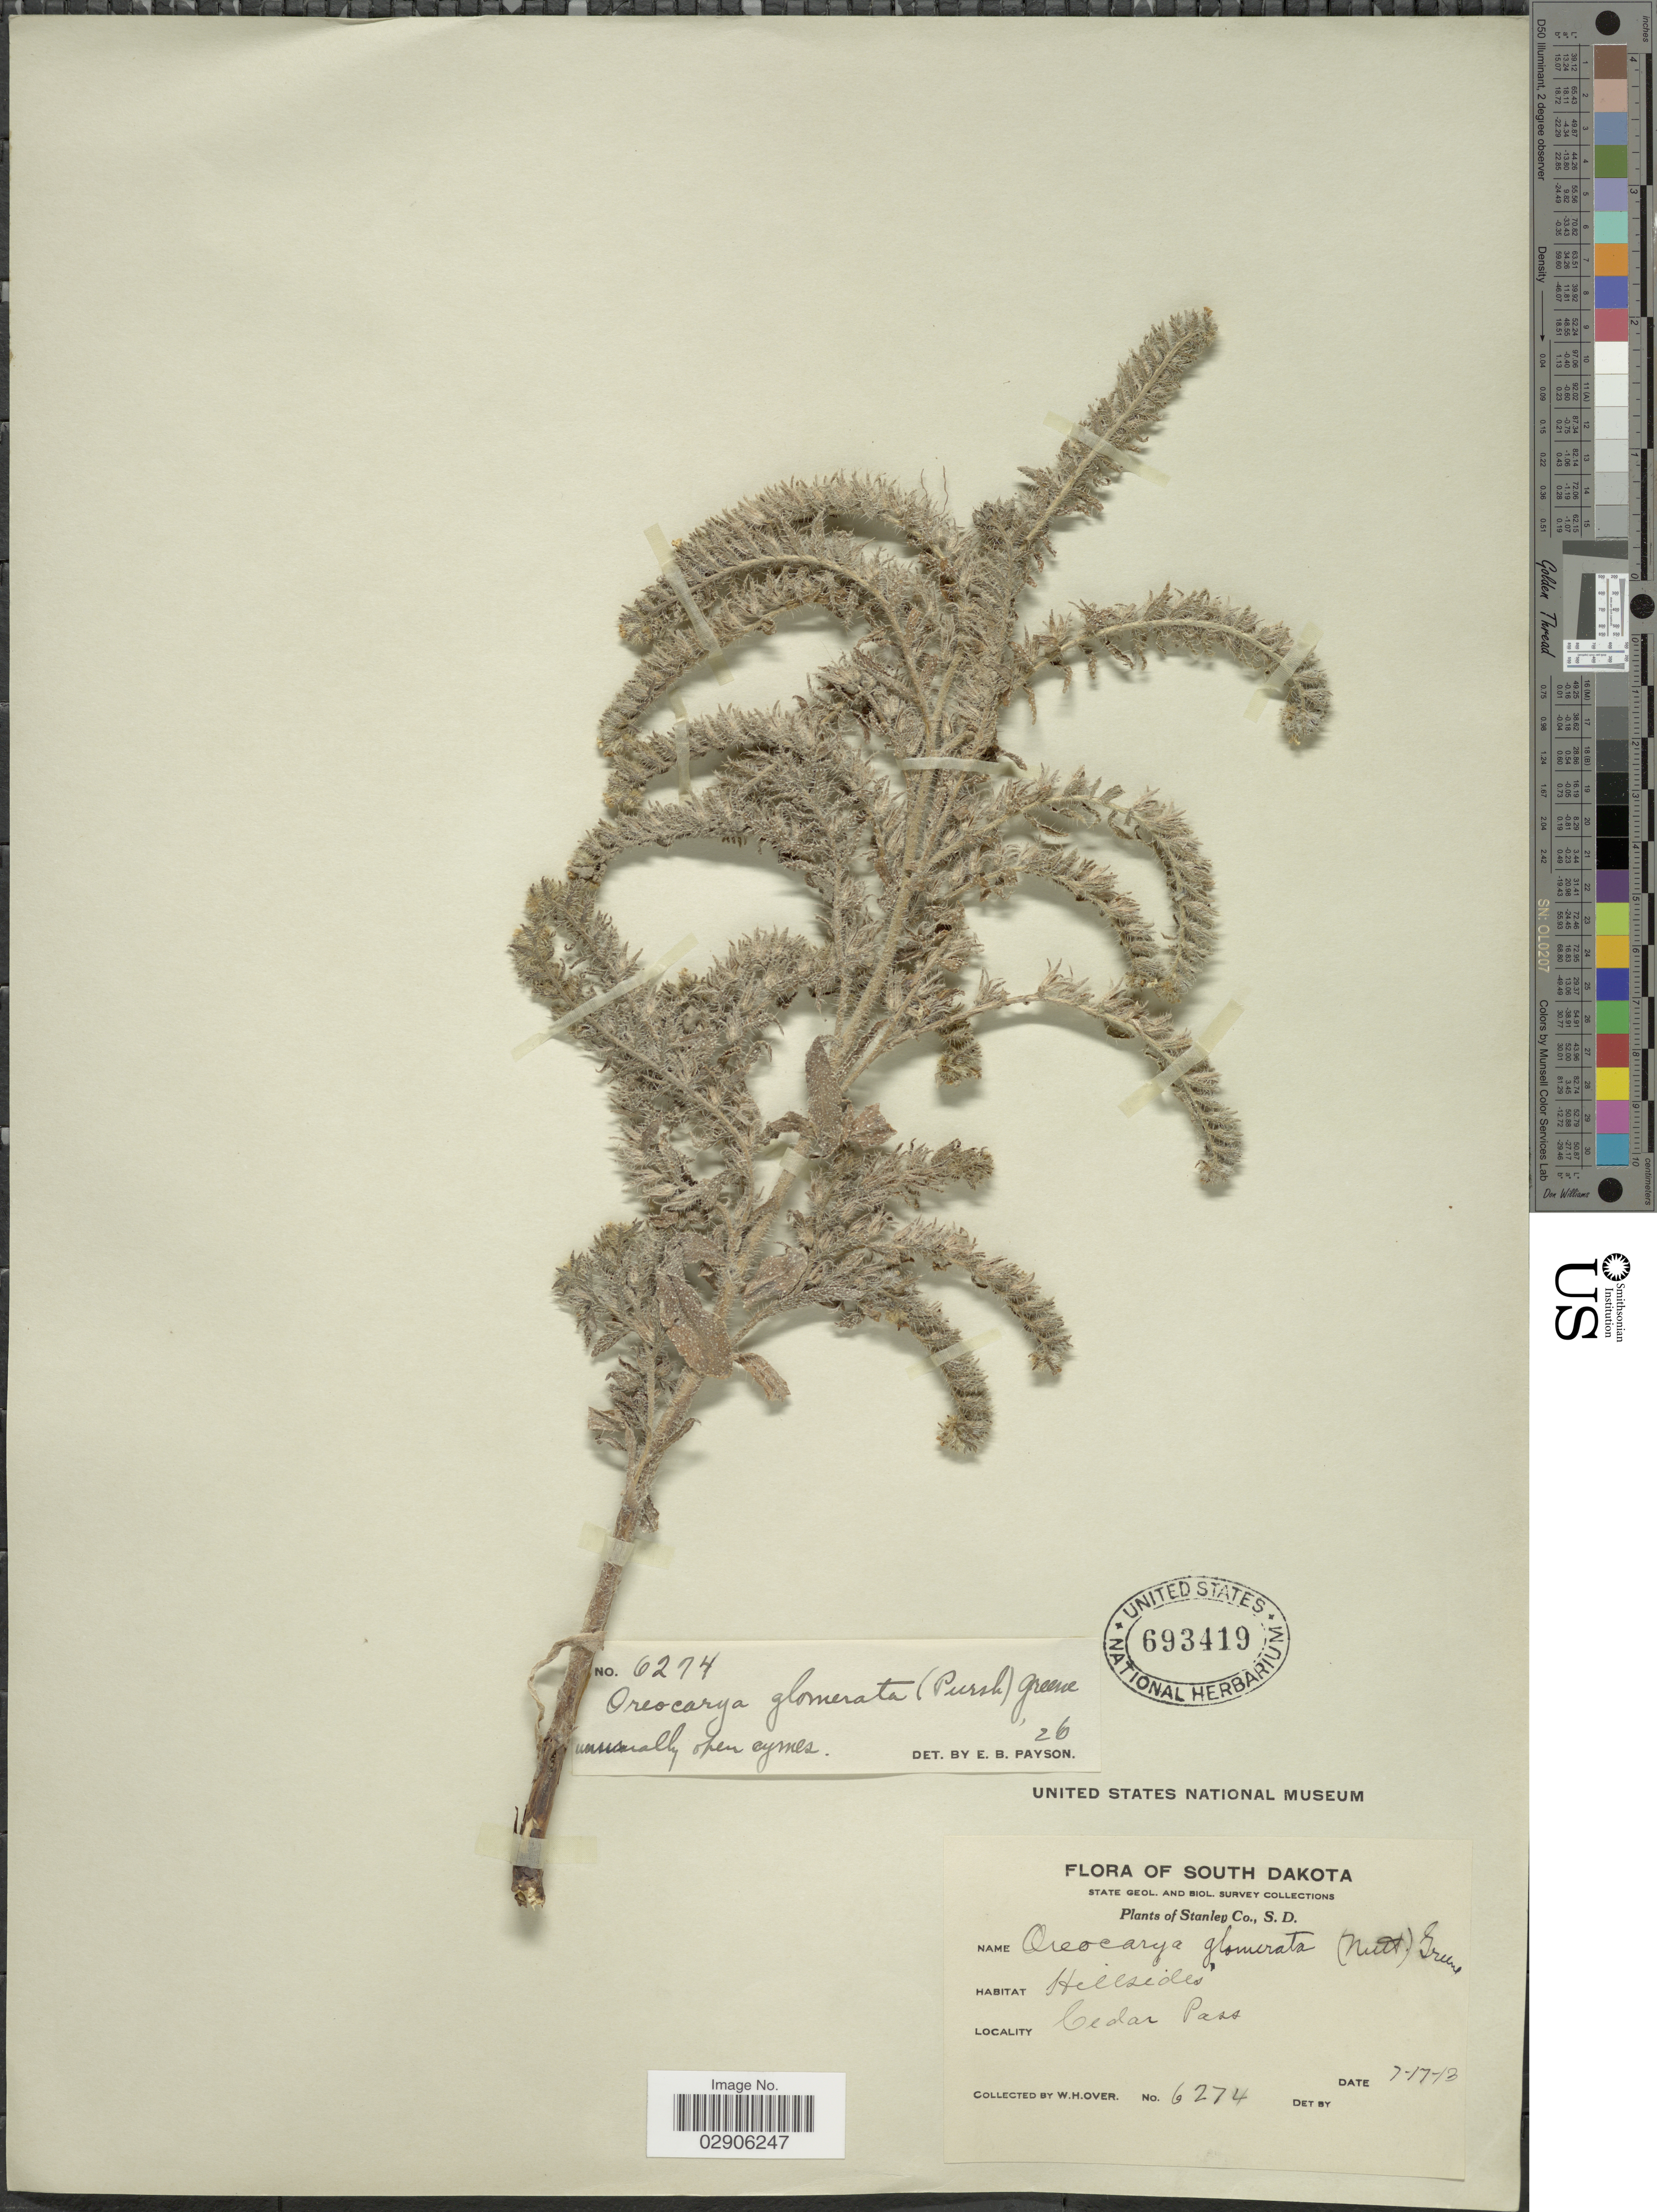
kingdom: Plantae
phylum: Tracheophyta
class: Magnoliopsida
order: Boraginales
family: Boraginaceae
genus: Cryptantha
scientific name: Cryptantha bradburiana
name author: Payson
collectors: W. Over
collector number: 6274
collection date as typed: Transcribed d/m/y: 17/7/13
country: United States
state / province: South Dakota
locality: Stanley Co., S.D., Hillsides, Cedar Pass.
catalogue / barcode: US 693419